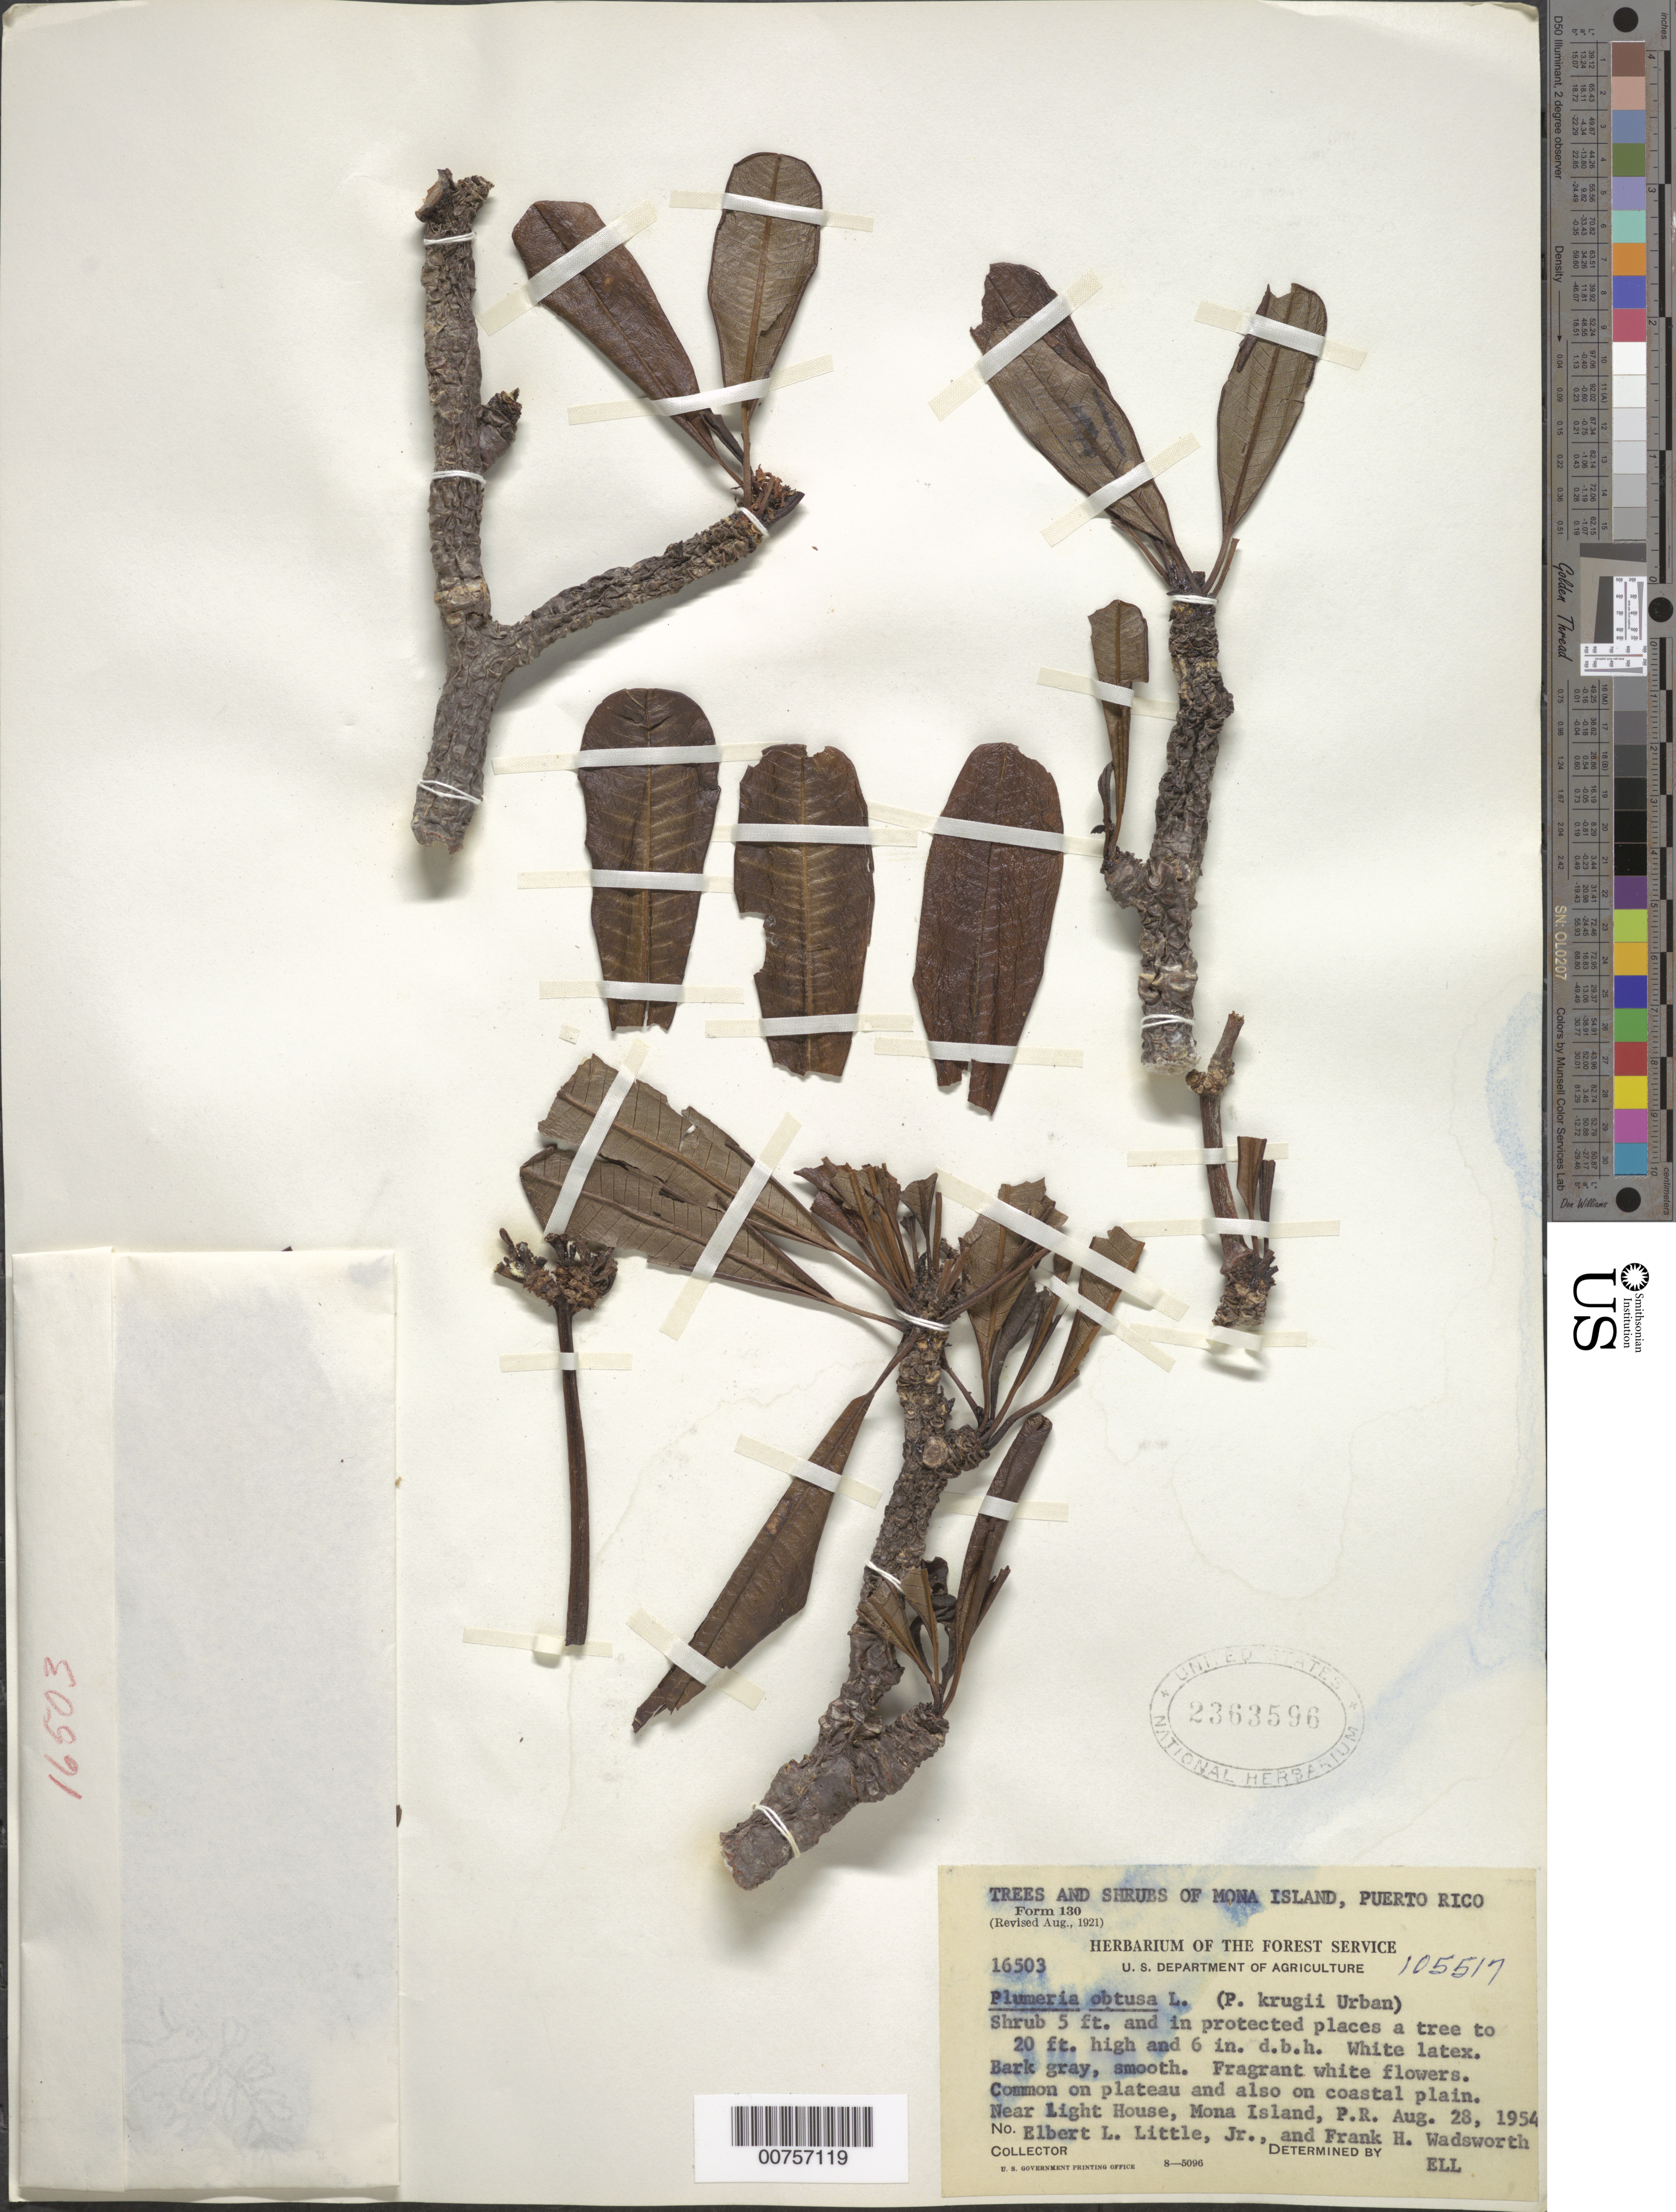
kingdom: Plantae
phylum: Tracheophyta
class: Magnoliopsida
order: Gentianales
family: Apocynaceae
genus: Plumeria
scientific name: Plumeria obtusa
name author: L.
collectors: E. L. Little & F. Wadsworth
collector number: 16503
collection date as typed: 28 Aug 1954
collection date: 1954-08-28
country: Puerto Rico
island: Mona I.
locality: Near Light House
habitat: Common on plateau and also on coastal plain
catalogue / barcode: US 2363596